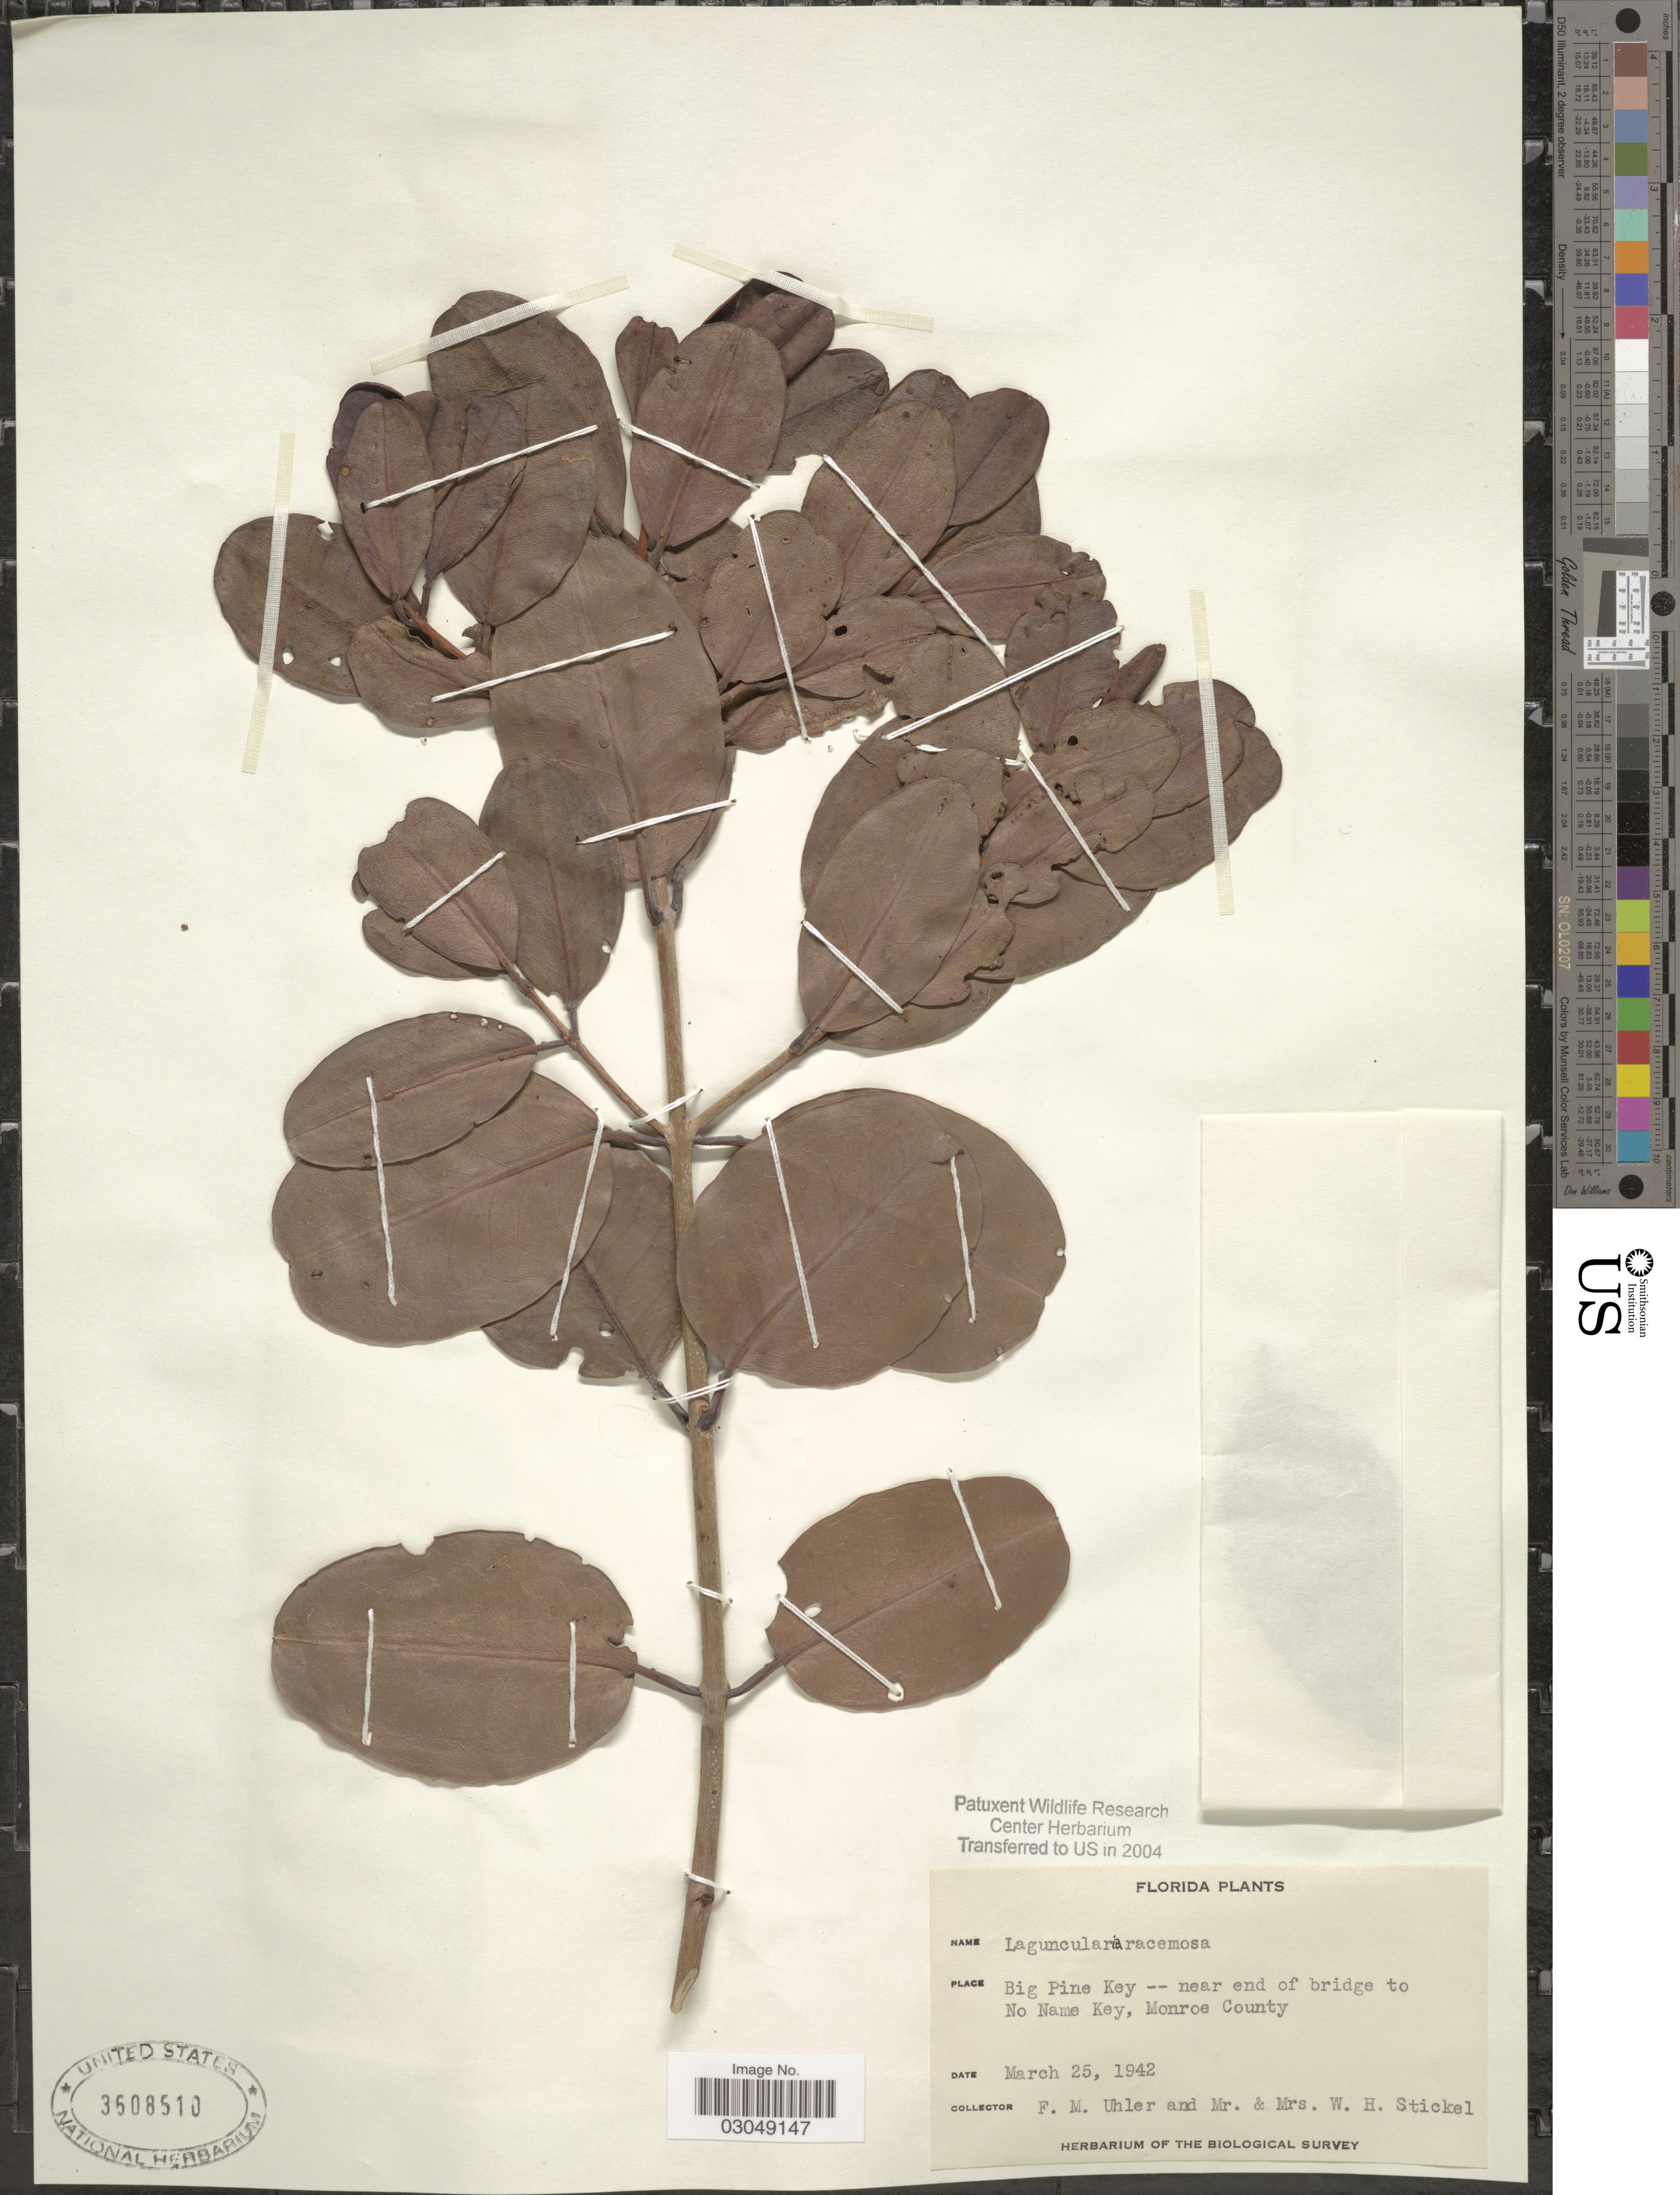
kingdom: Plantae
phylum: Tracheophyta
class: Magnoliopsida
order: Myrtales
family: Combretaceae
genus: Laguncularia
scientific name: Laguncularia racemosa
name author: (L.) C.F. Gaertn.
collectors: F. M. Uhler, W. Stickel & W. Stickel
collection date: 1942-03-25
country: United States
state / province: Florida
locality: Big Pine Key -- near end of bridge to No Name Key, Monroe County.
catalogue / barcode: US 3608510